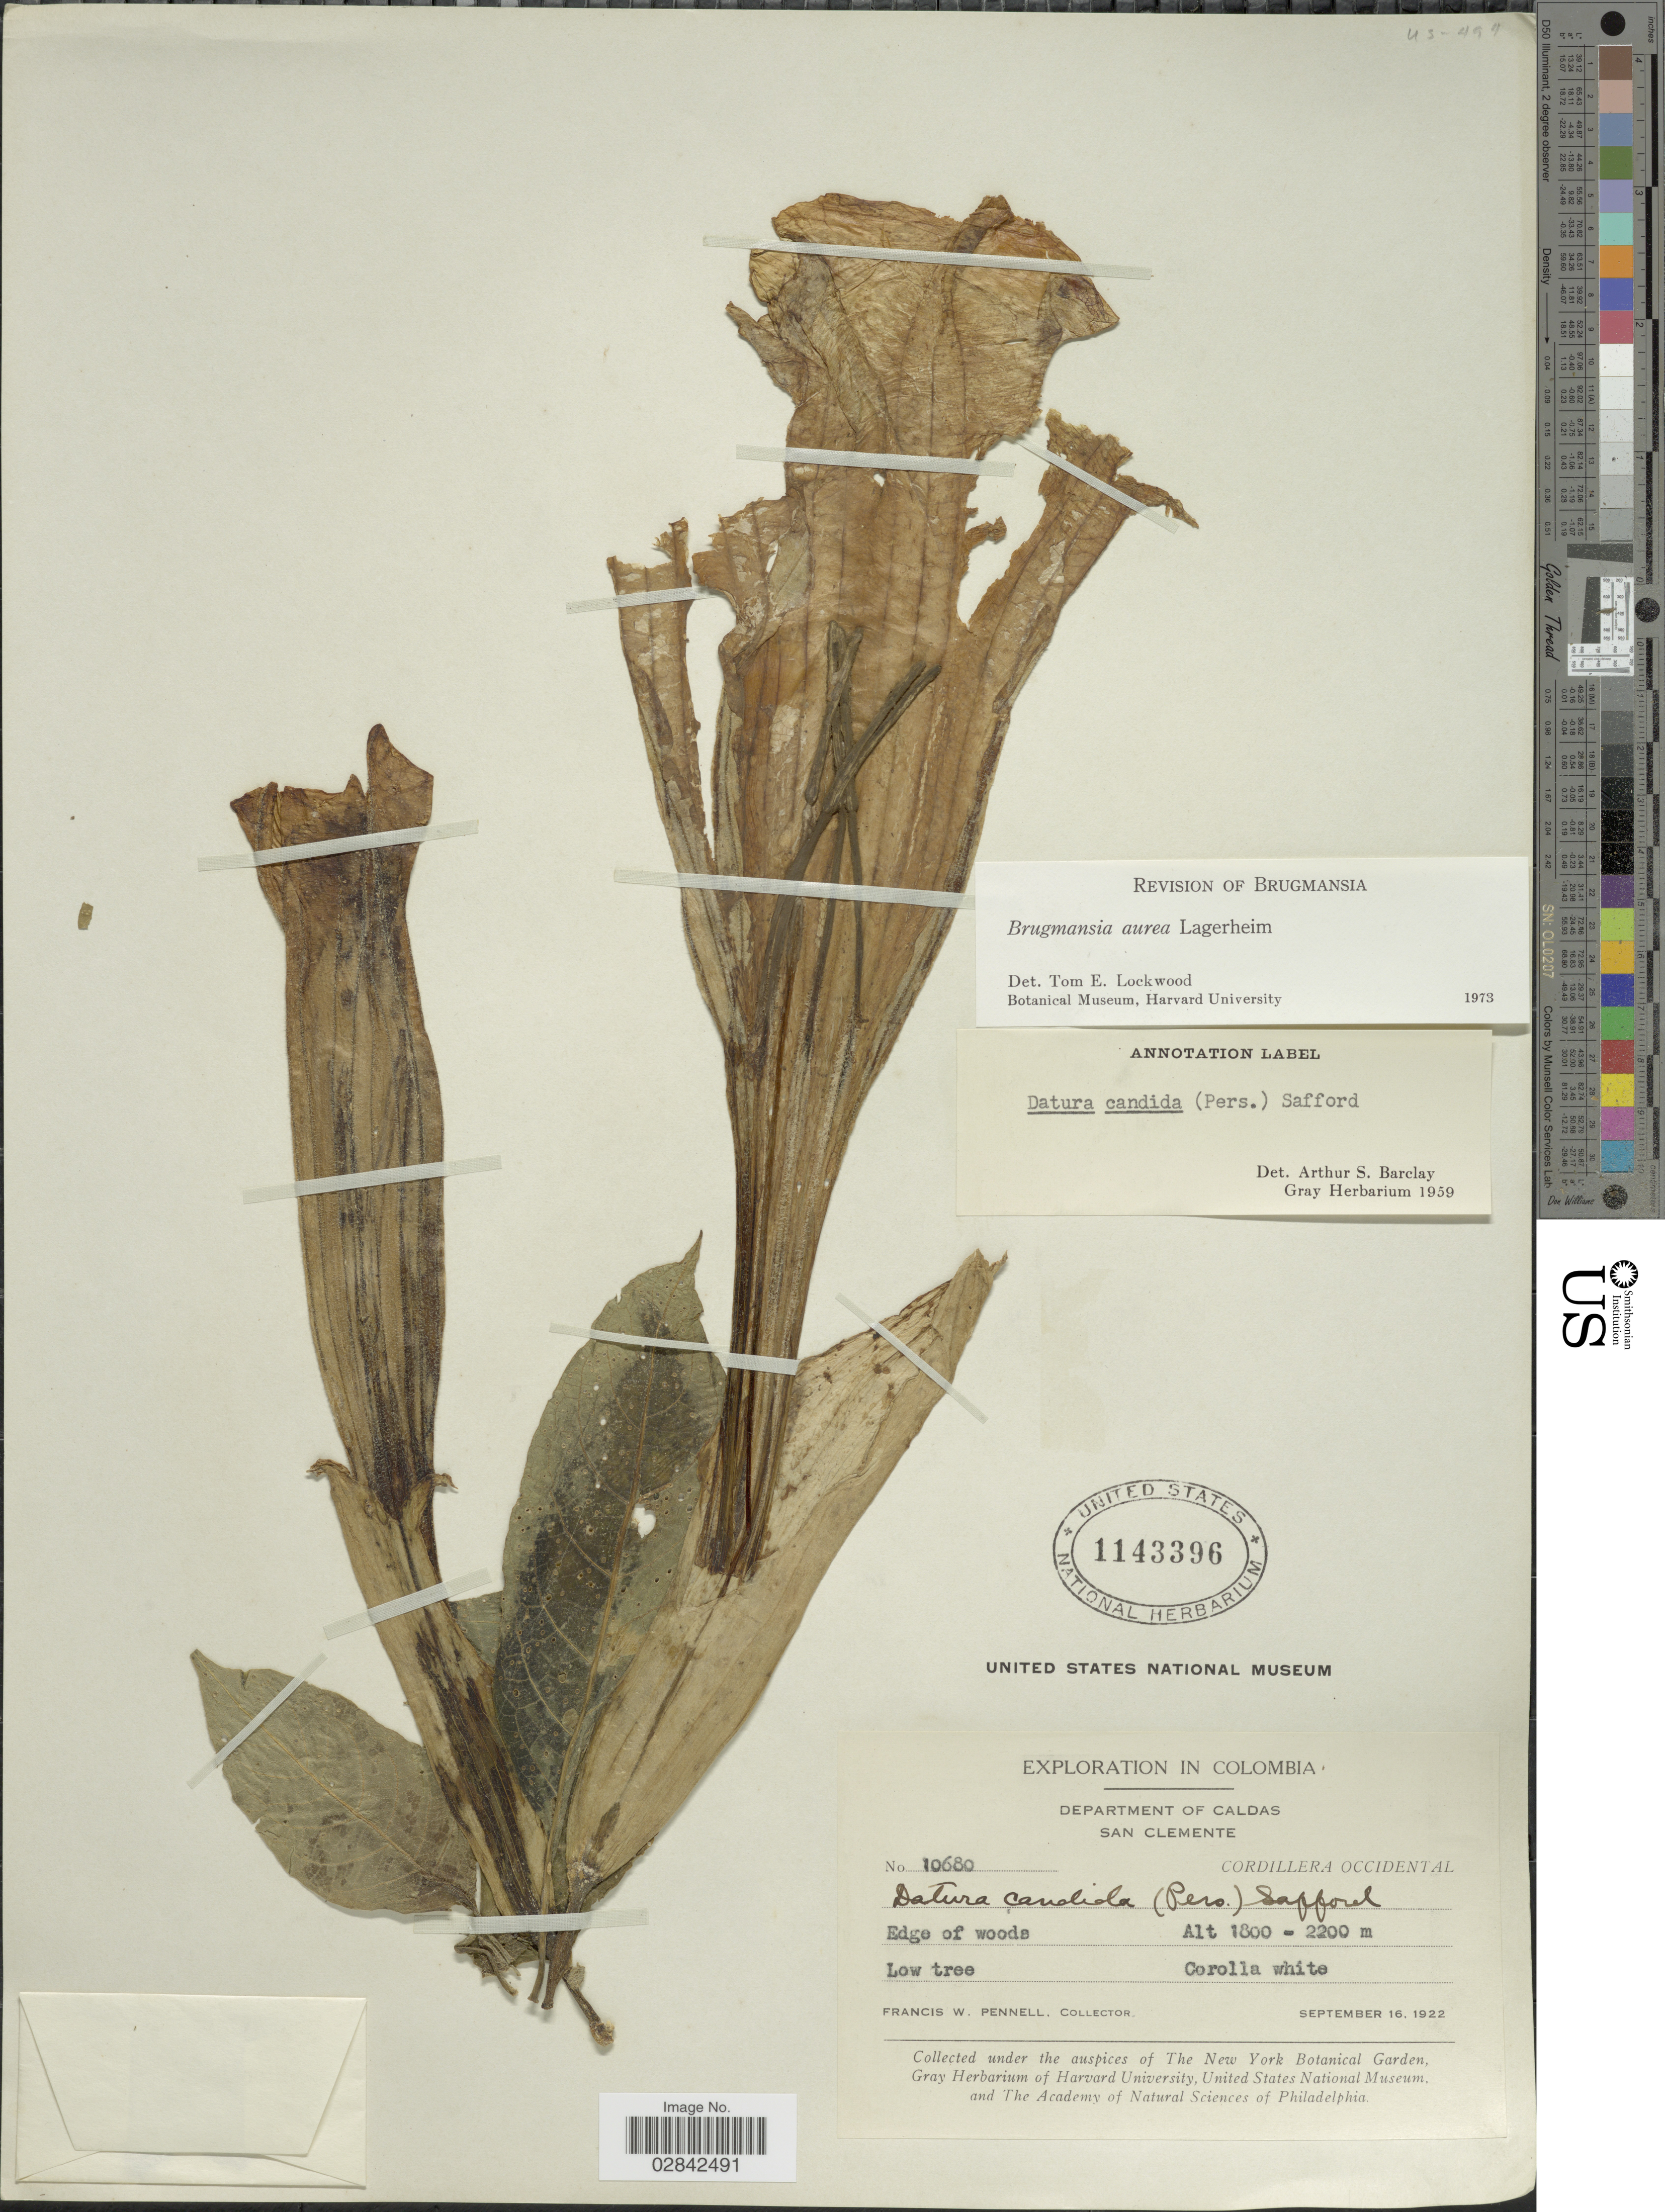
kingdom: Plantae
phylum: Tracheophyta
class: Magnoliopsida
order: Solanales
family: Solanaceae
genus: Brugmansia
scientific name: Brugmansia pittieri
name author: (Saff.) Moldenke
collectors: F. W. Pennell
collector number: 10680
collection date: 1922-09-16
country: Colombia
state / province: Caldas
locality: Department of Caldas, San Clemente, Cordillera Occidental.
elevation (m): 1800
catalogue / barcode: US 1143396